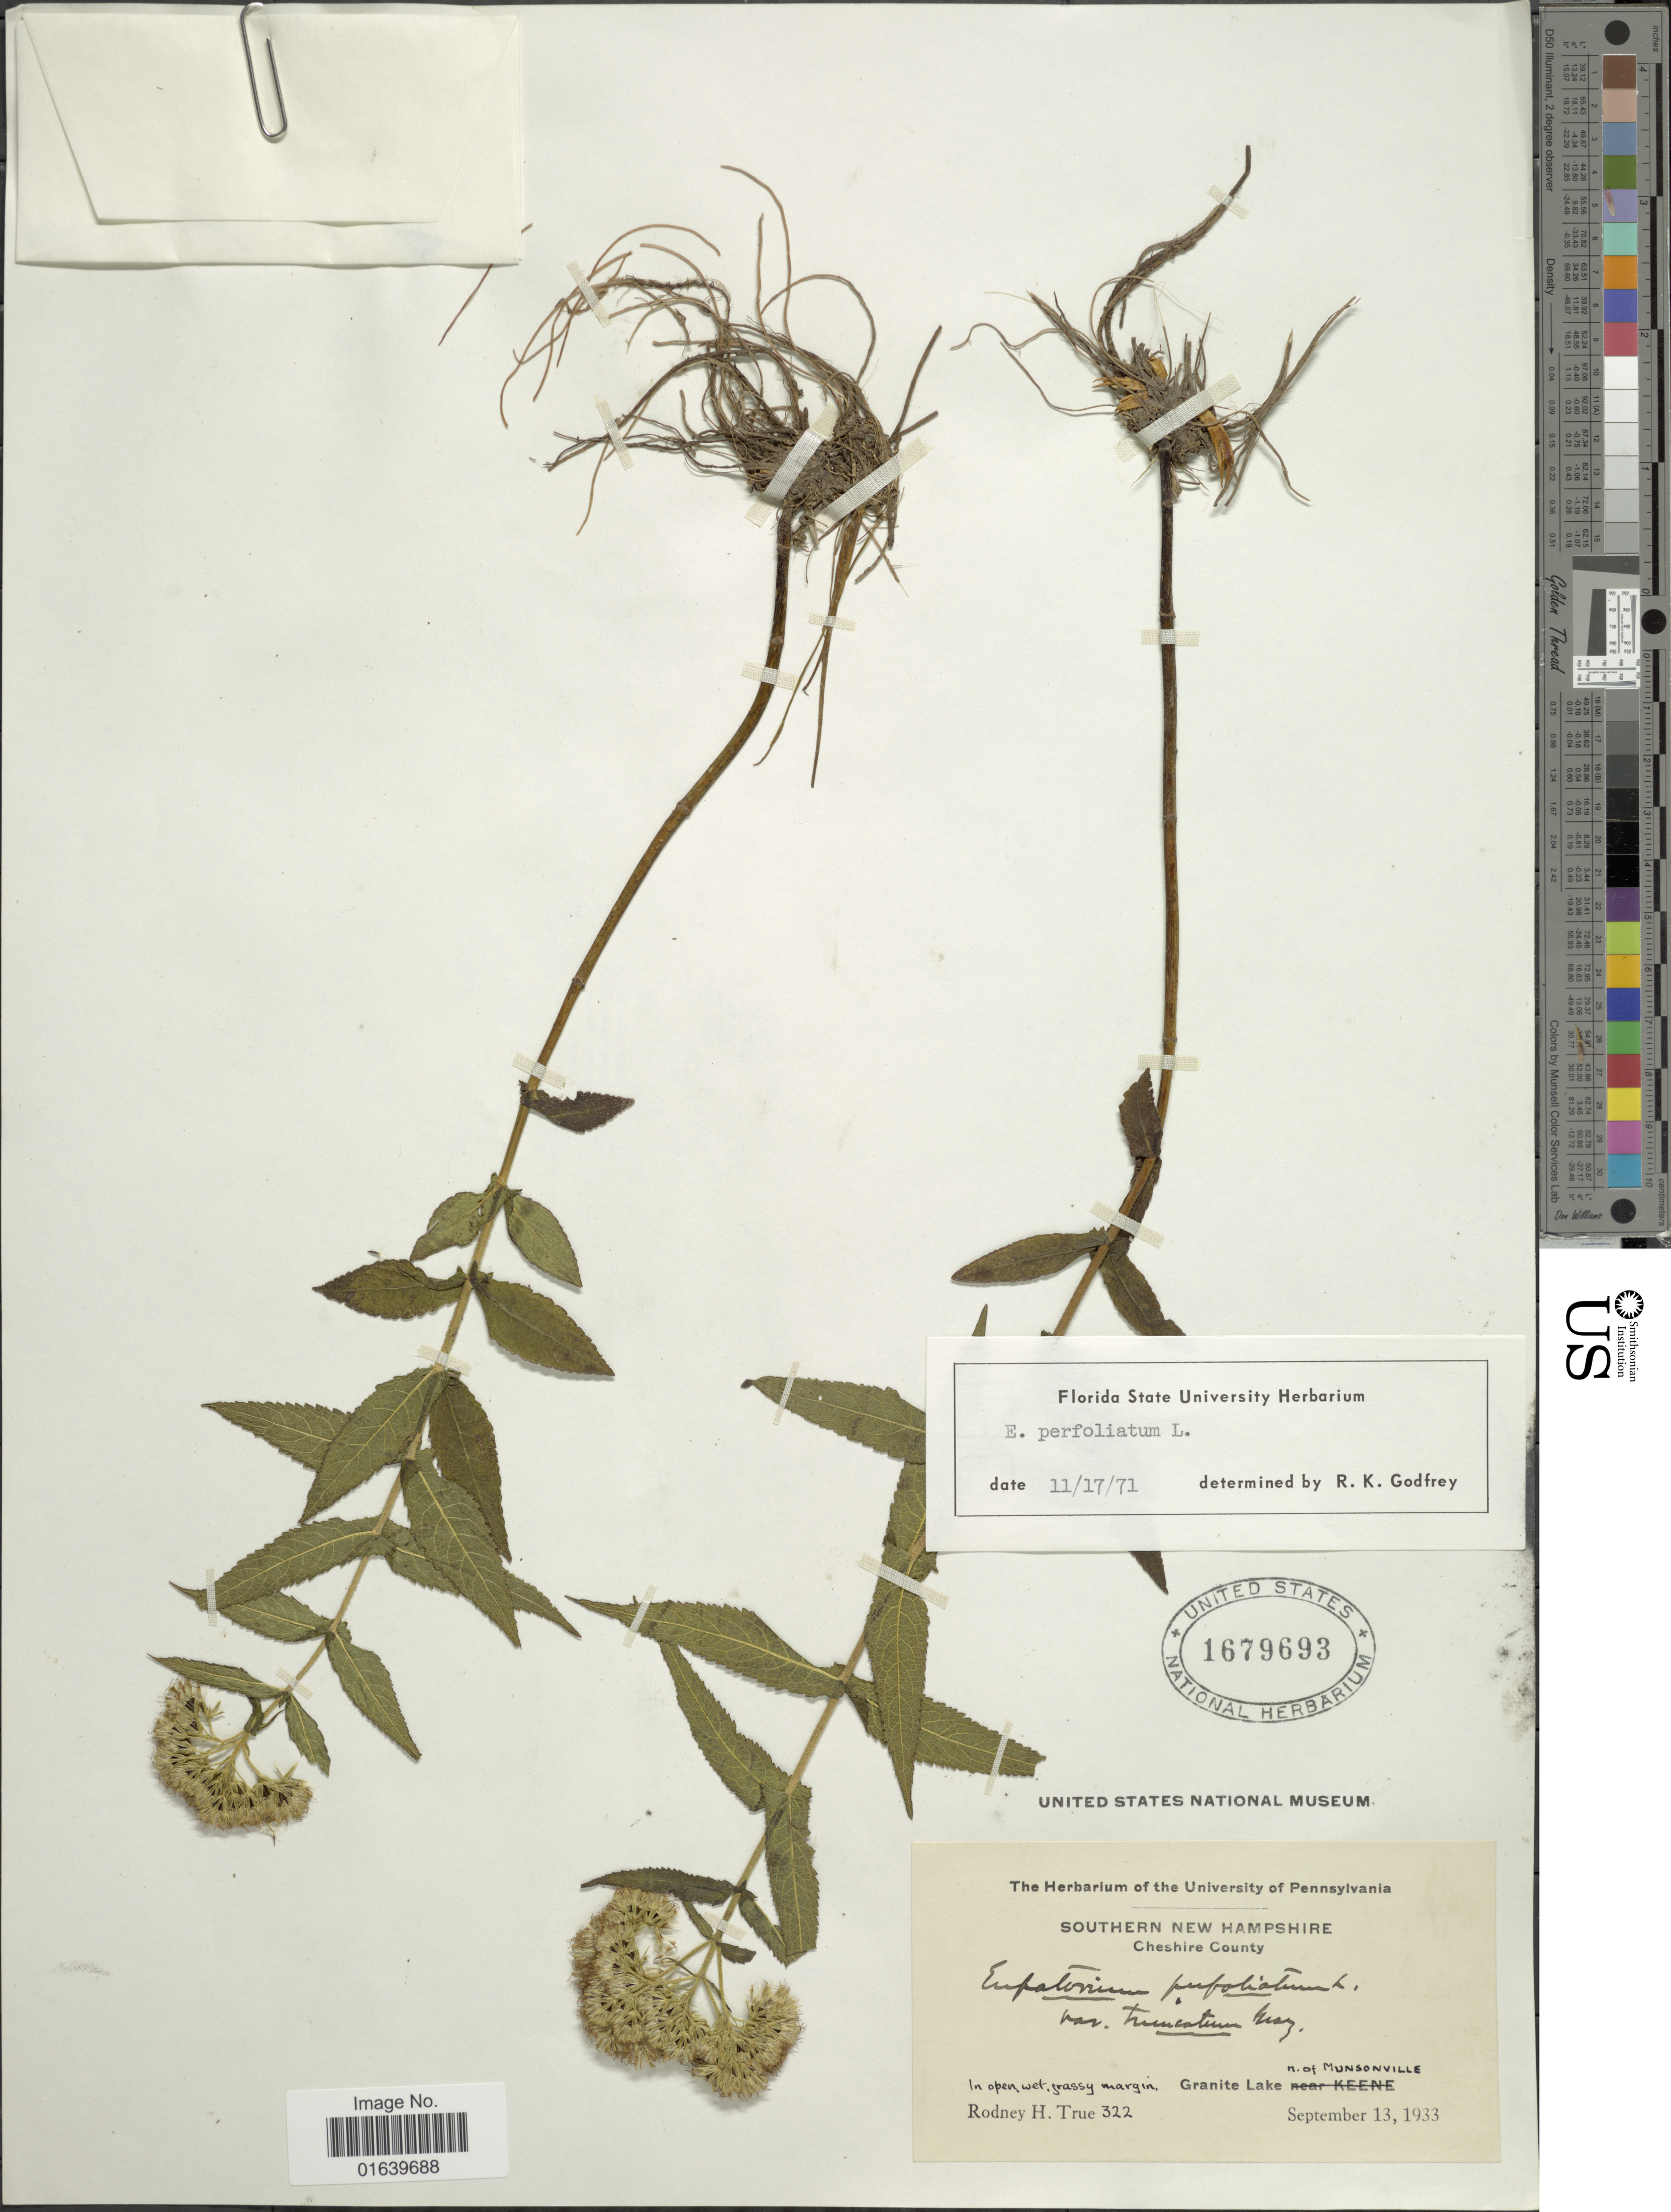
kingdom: Plantae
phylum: Tracheophyta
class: Magnoliopsida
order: Asterales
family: Asteraceae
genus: Eupatorium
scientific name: Eupatorium perfoliatum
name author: L.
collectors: R. H. True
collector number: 322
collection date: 1933-09-13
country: United States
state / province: New Hampshire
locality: Southern New Hampshire, Cheshire County, Granite Lake N. of Munsonville.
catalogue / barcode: US 1679693